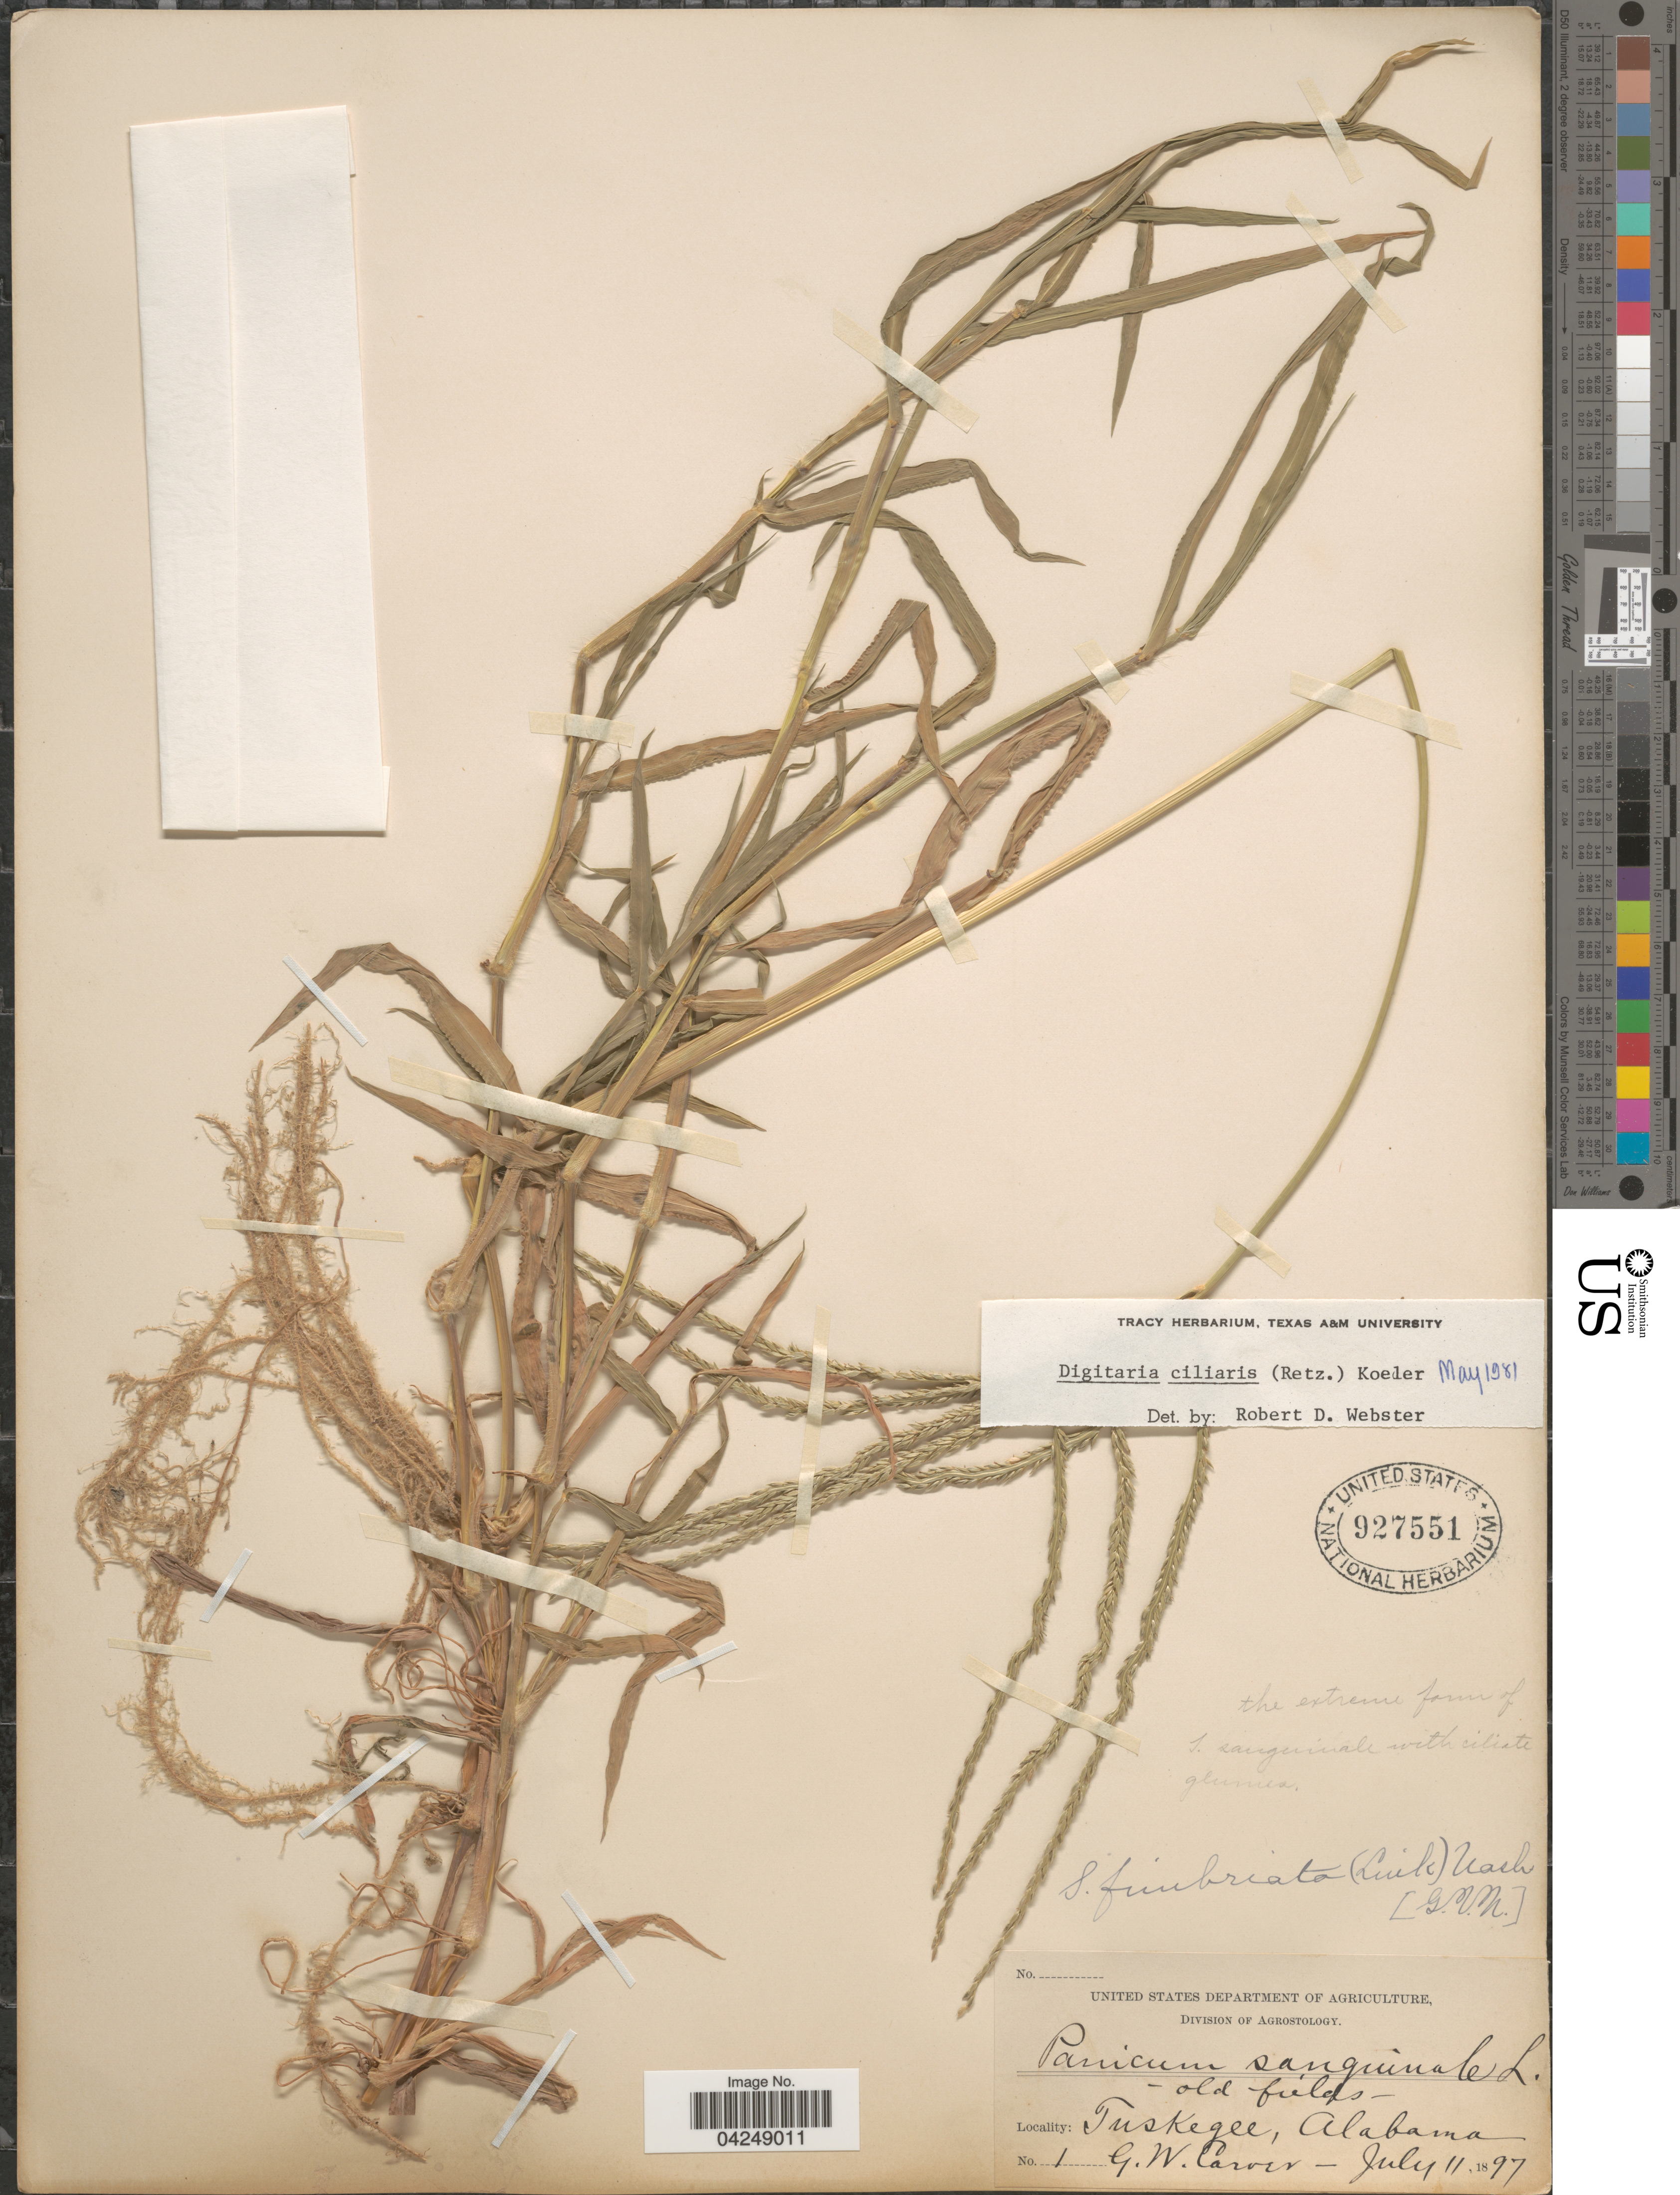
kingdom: Plantae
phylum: Tracheophyta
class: Liliopsida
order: Poales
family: Poaceae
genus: Digitaria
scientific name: Digitaria ciliaris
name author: (Retz.) Koeler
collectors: G. Carver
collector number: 1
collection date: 1897-07-11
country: United States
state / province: Alabama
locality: Old fields. Tuskegee.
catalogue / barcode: US 927551